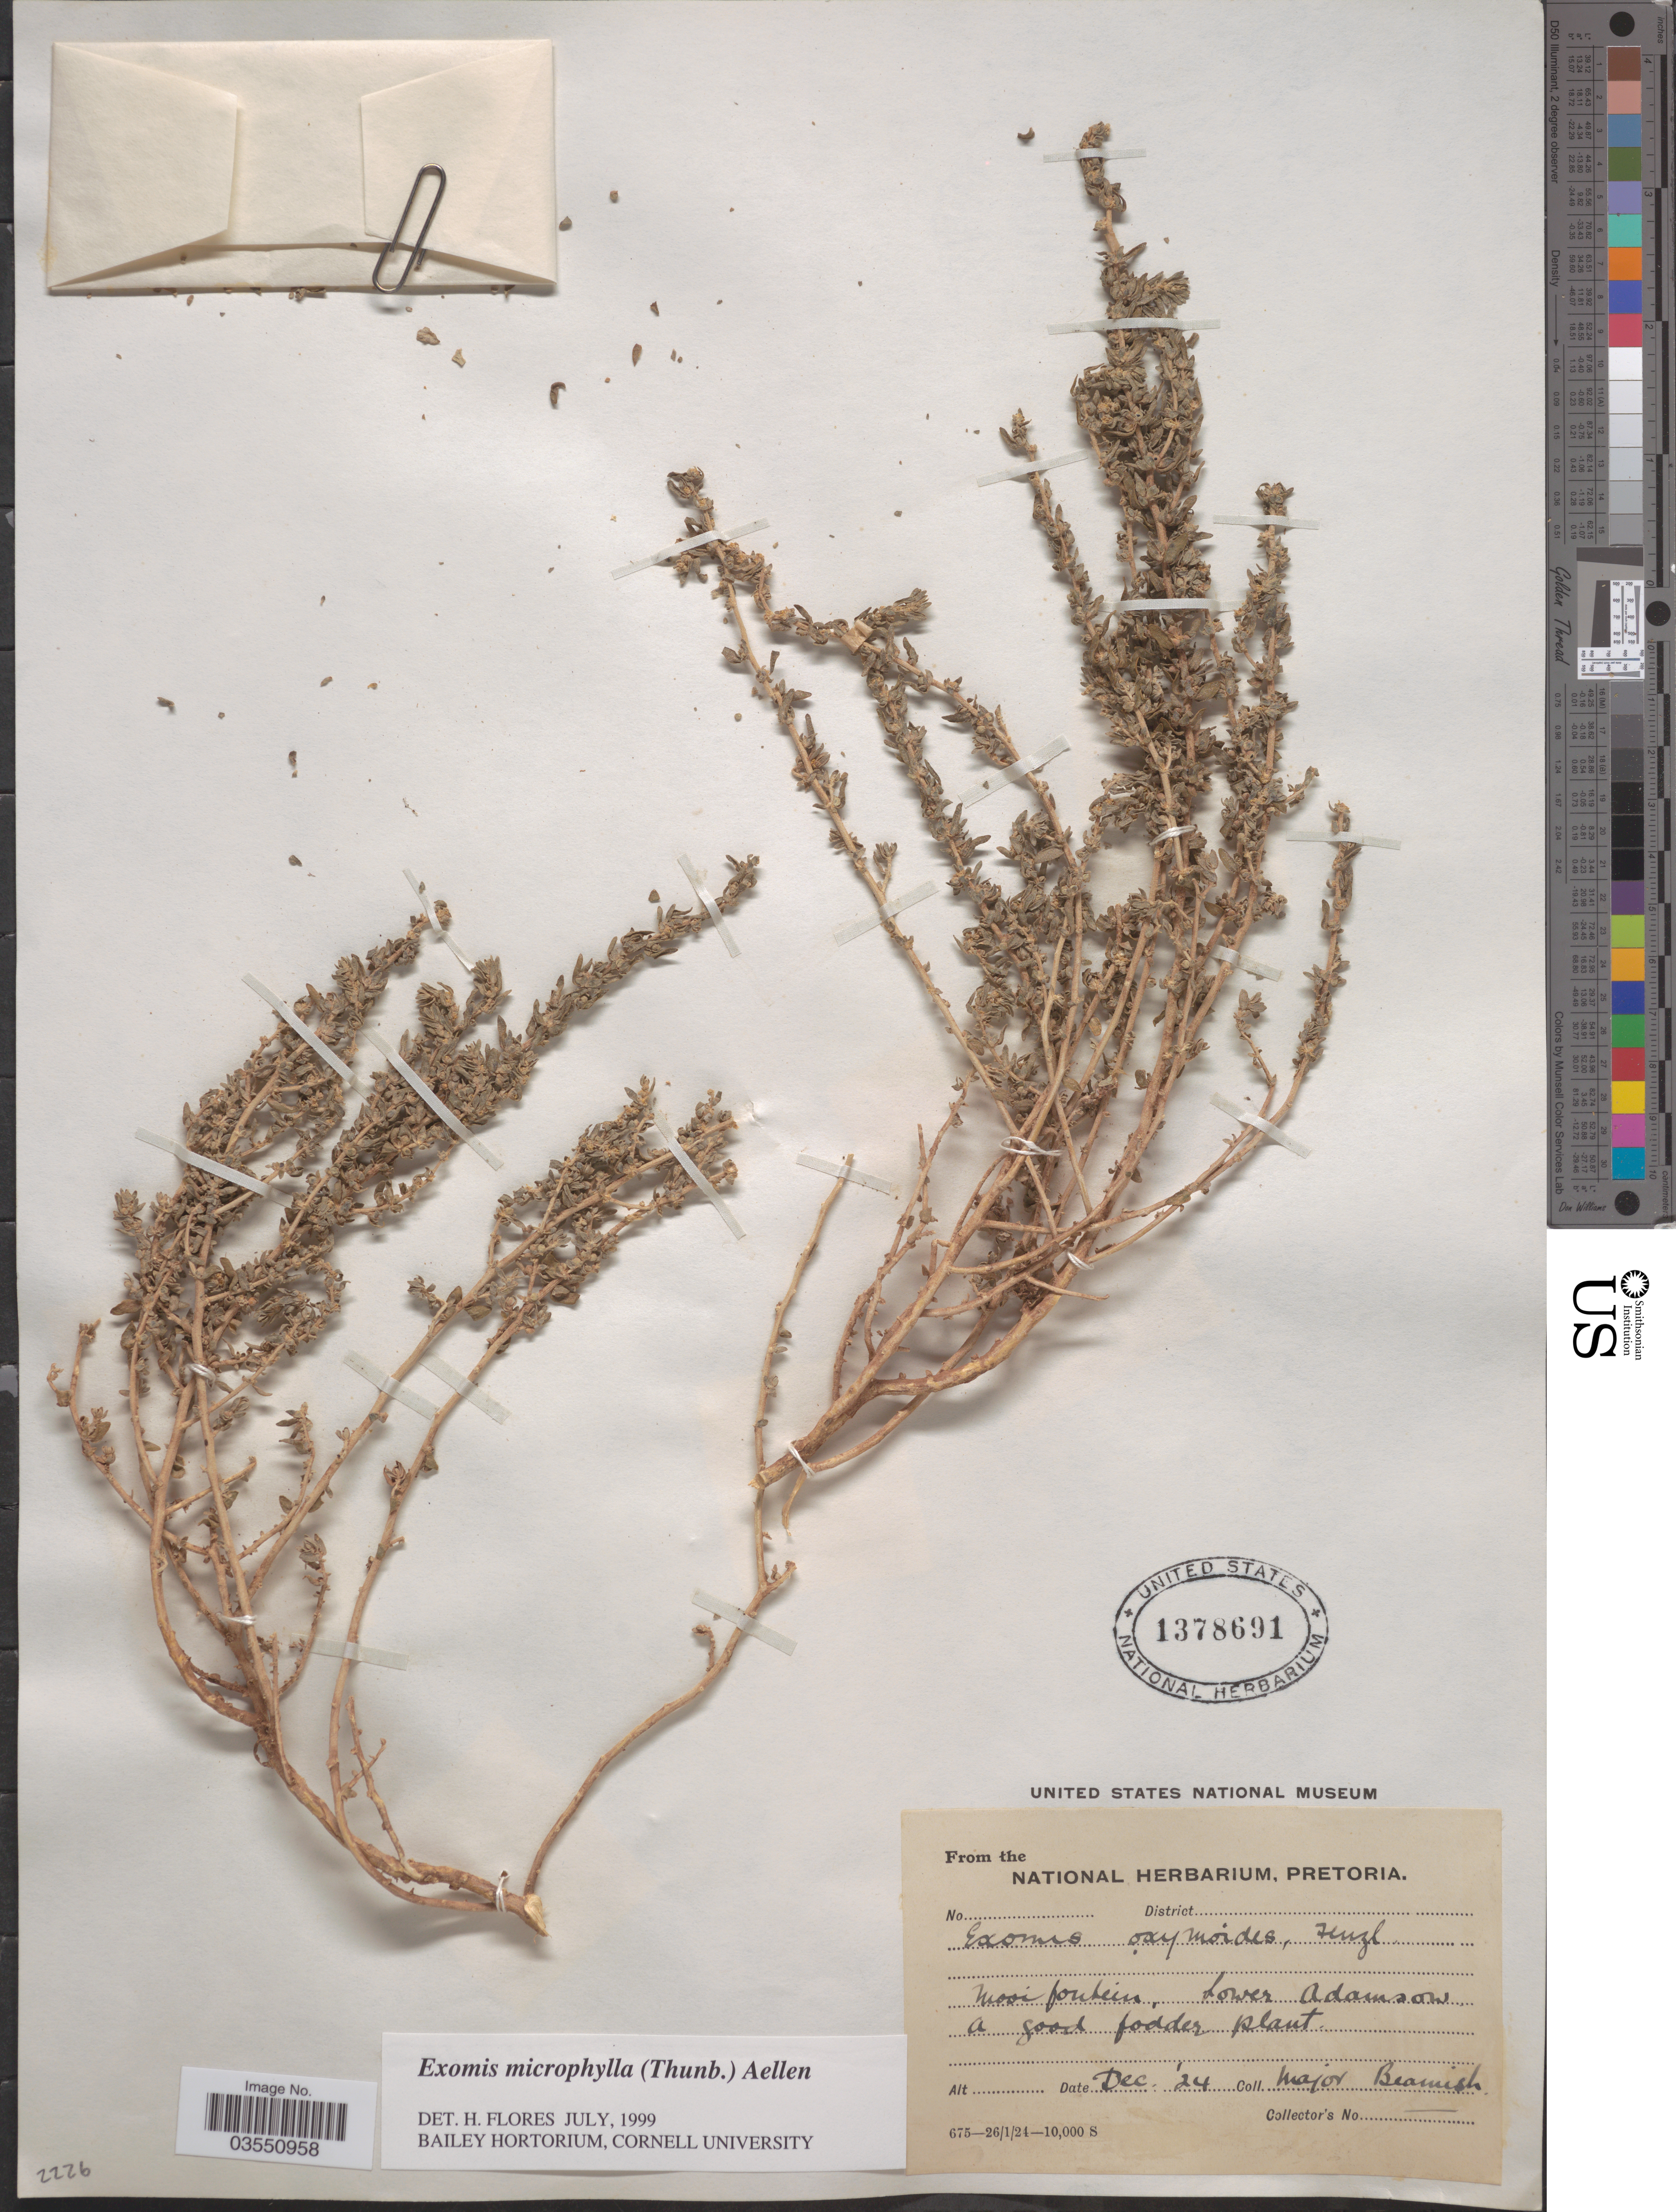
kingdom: Plantae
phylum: Tracheophyta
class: Magnoliopsida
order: Caryophyllales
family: Amaranthaceae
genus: Exomis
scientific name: Exomis microphylla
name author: (Thunb.) Aellen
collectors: Major Beamish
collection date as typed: Transcribed d/m/y: /12/24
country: South Africa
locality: Mooi fontein, Lower Adamson.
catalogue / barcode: US 1378691